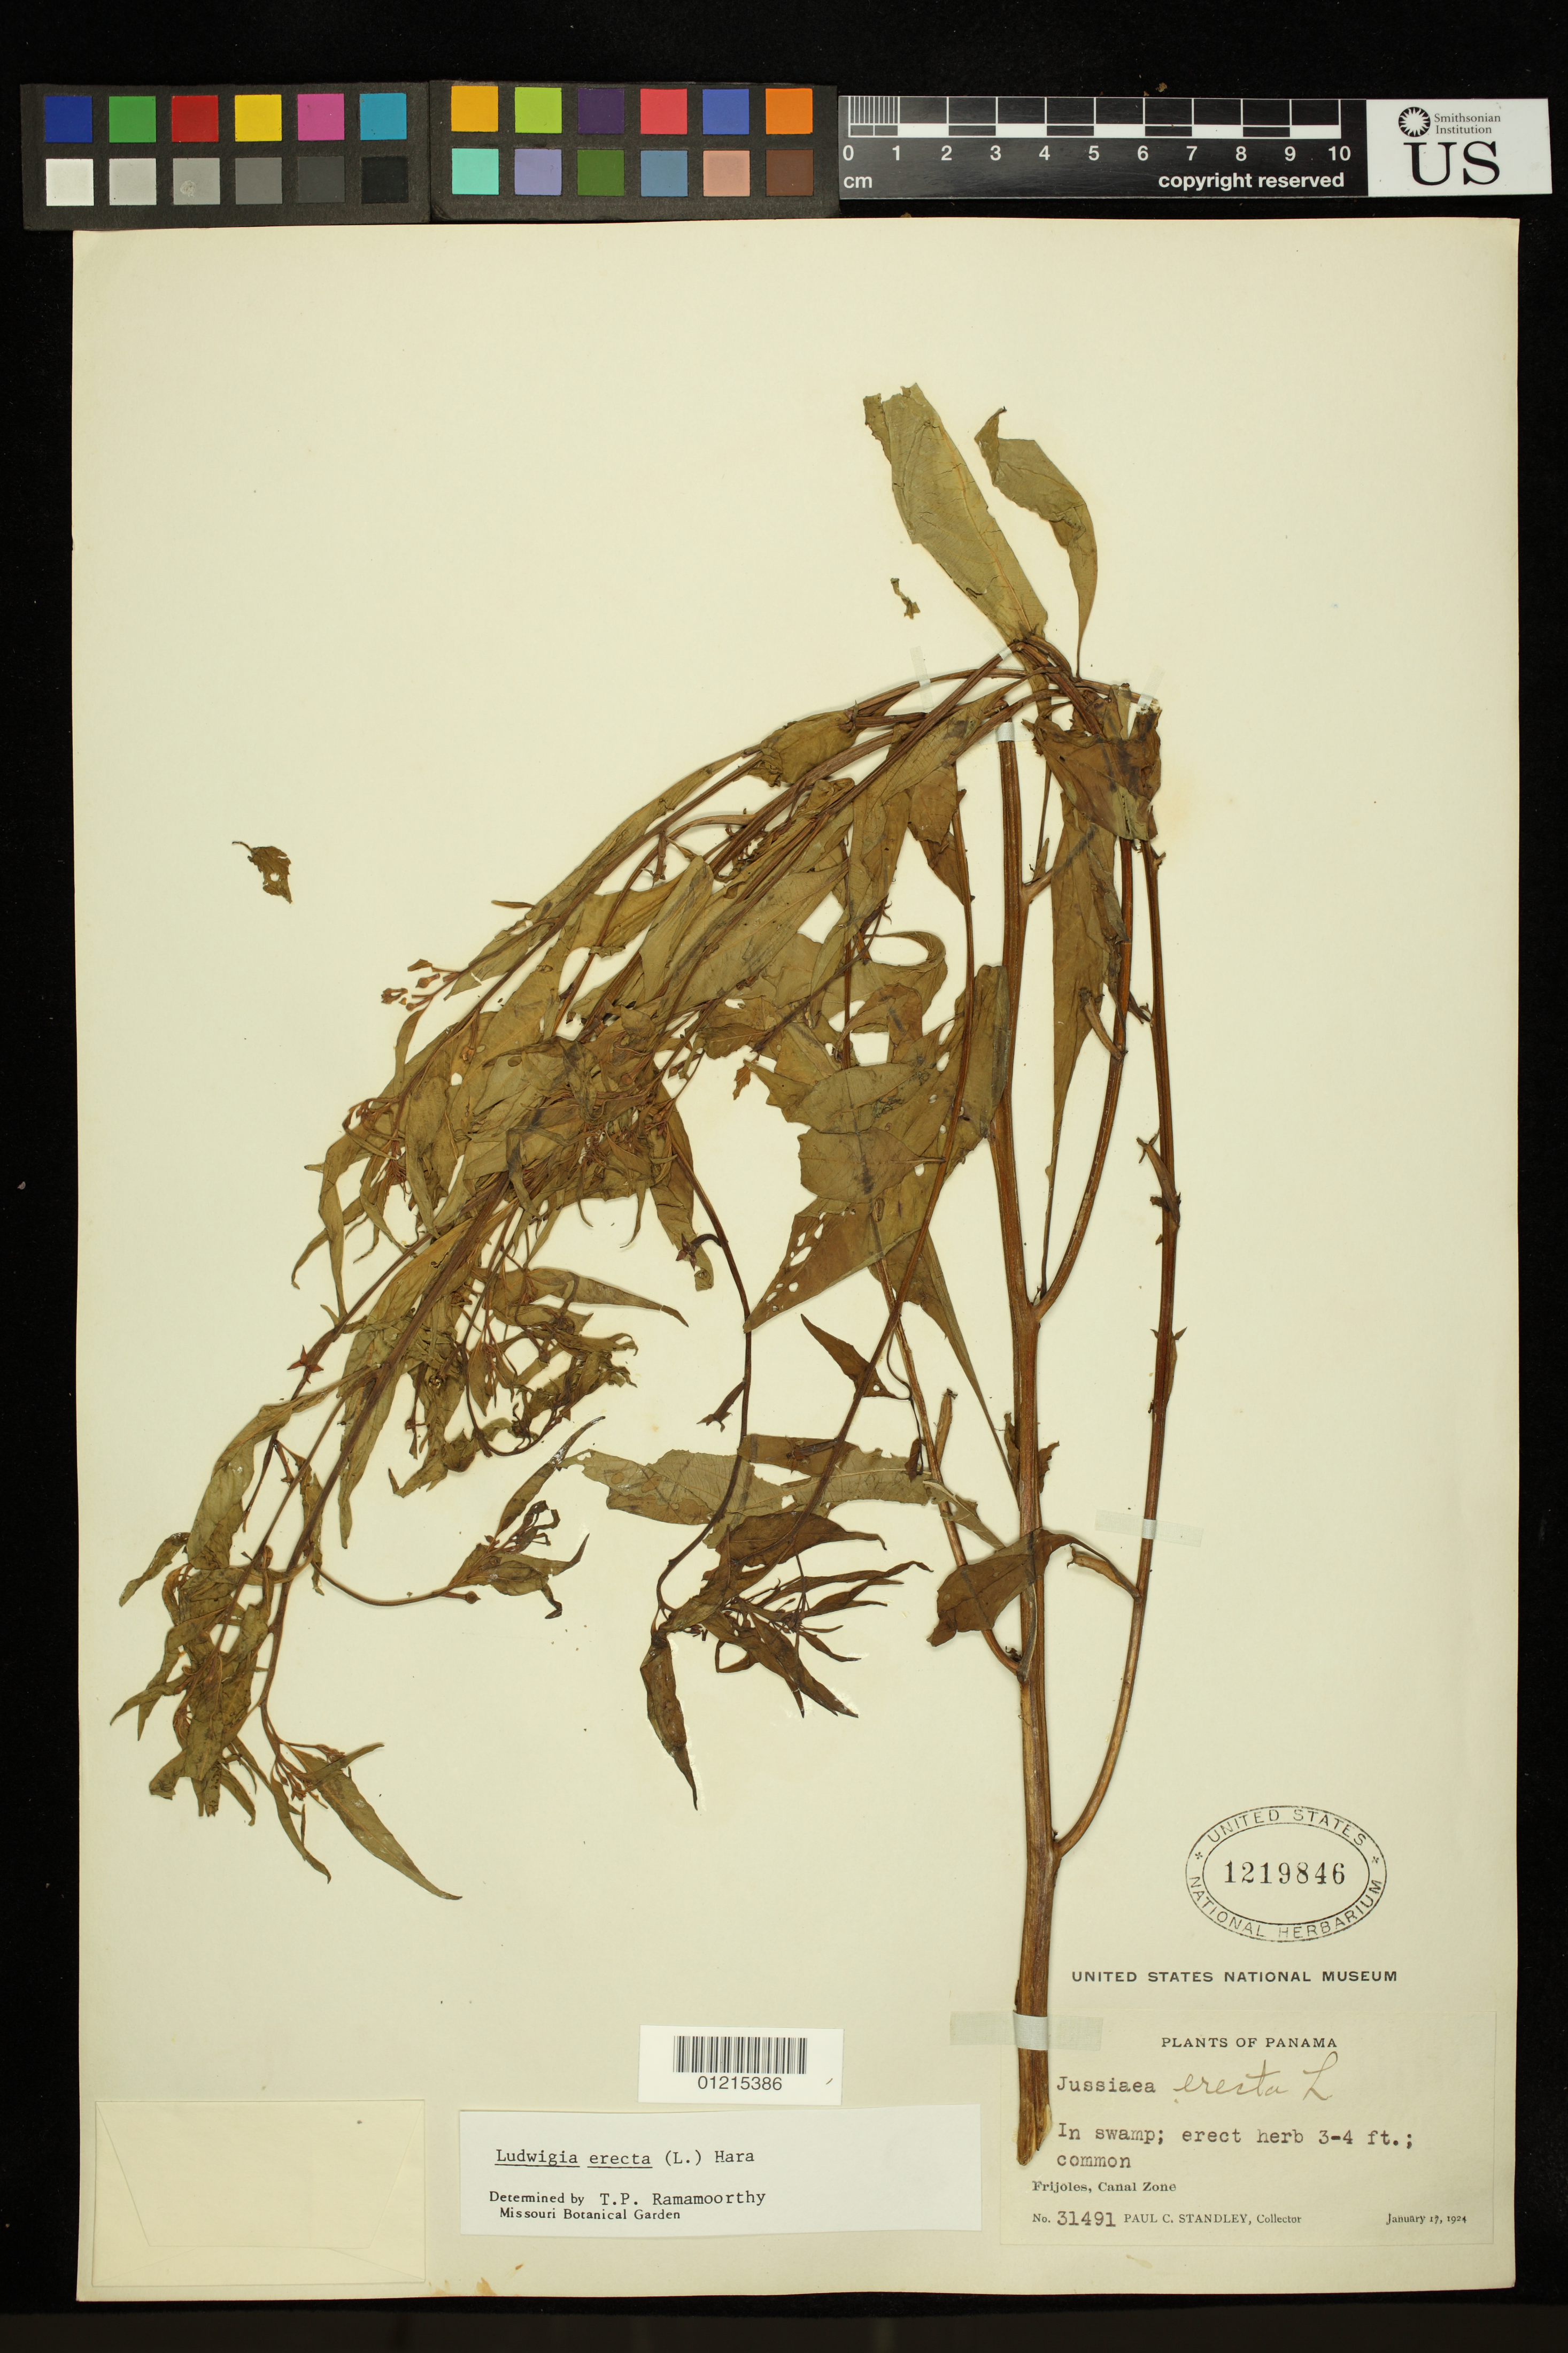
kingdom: Plantae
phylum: Tracheophyta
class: Magnoliopsida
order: Myrtales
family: Onagraceae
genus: Ludwigia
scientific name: Ludwigia erecta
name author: (L.) H. Hara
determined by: Ramamoorthy, T. P.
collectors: P. C. Standley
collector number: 31491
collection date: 1924-01-17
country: Panama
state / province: Colón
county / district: Canal Zone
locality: Frijoles.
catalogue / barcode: US 1219846